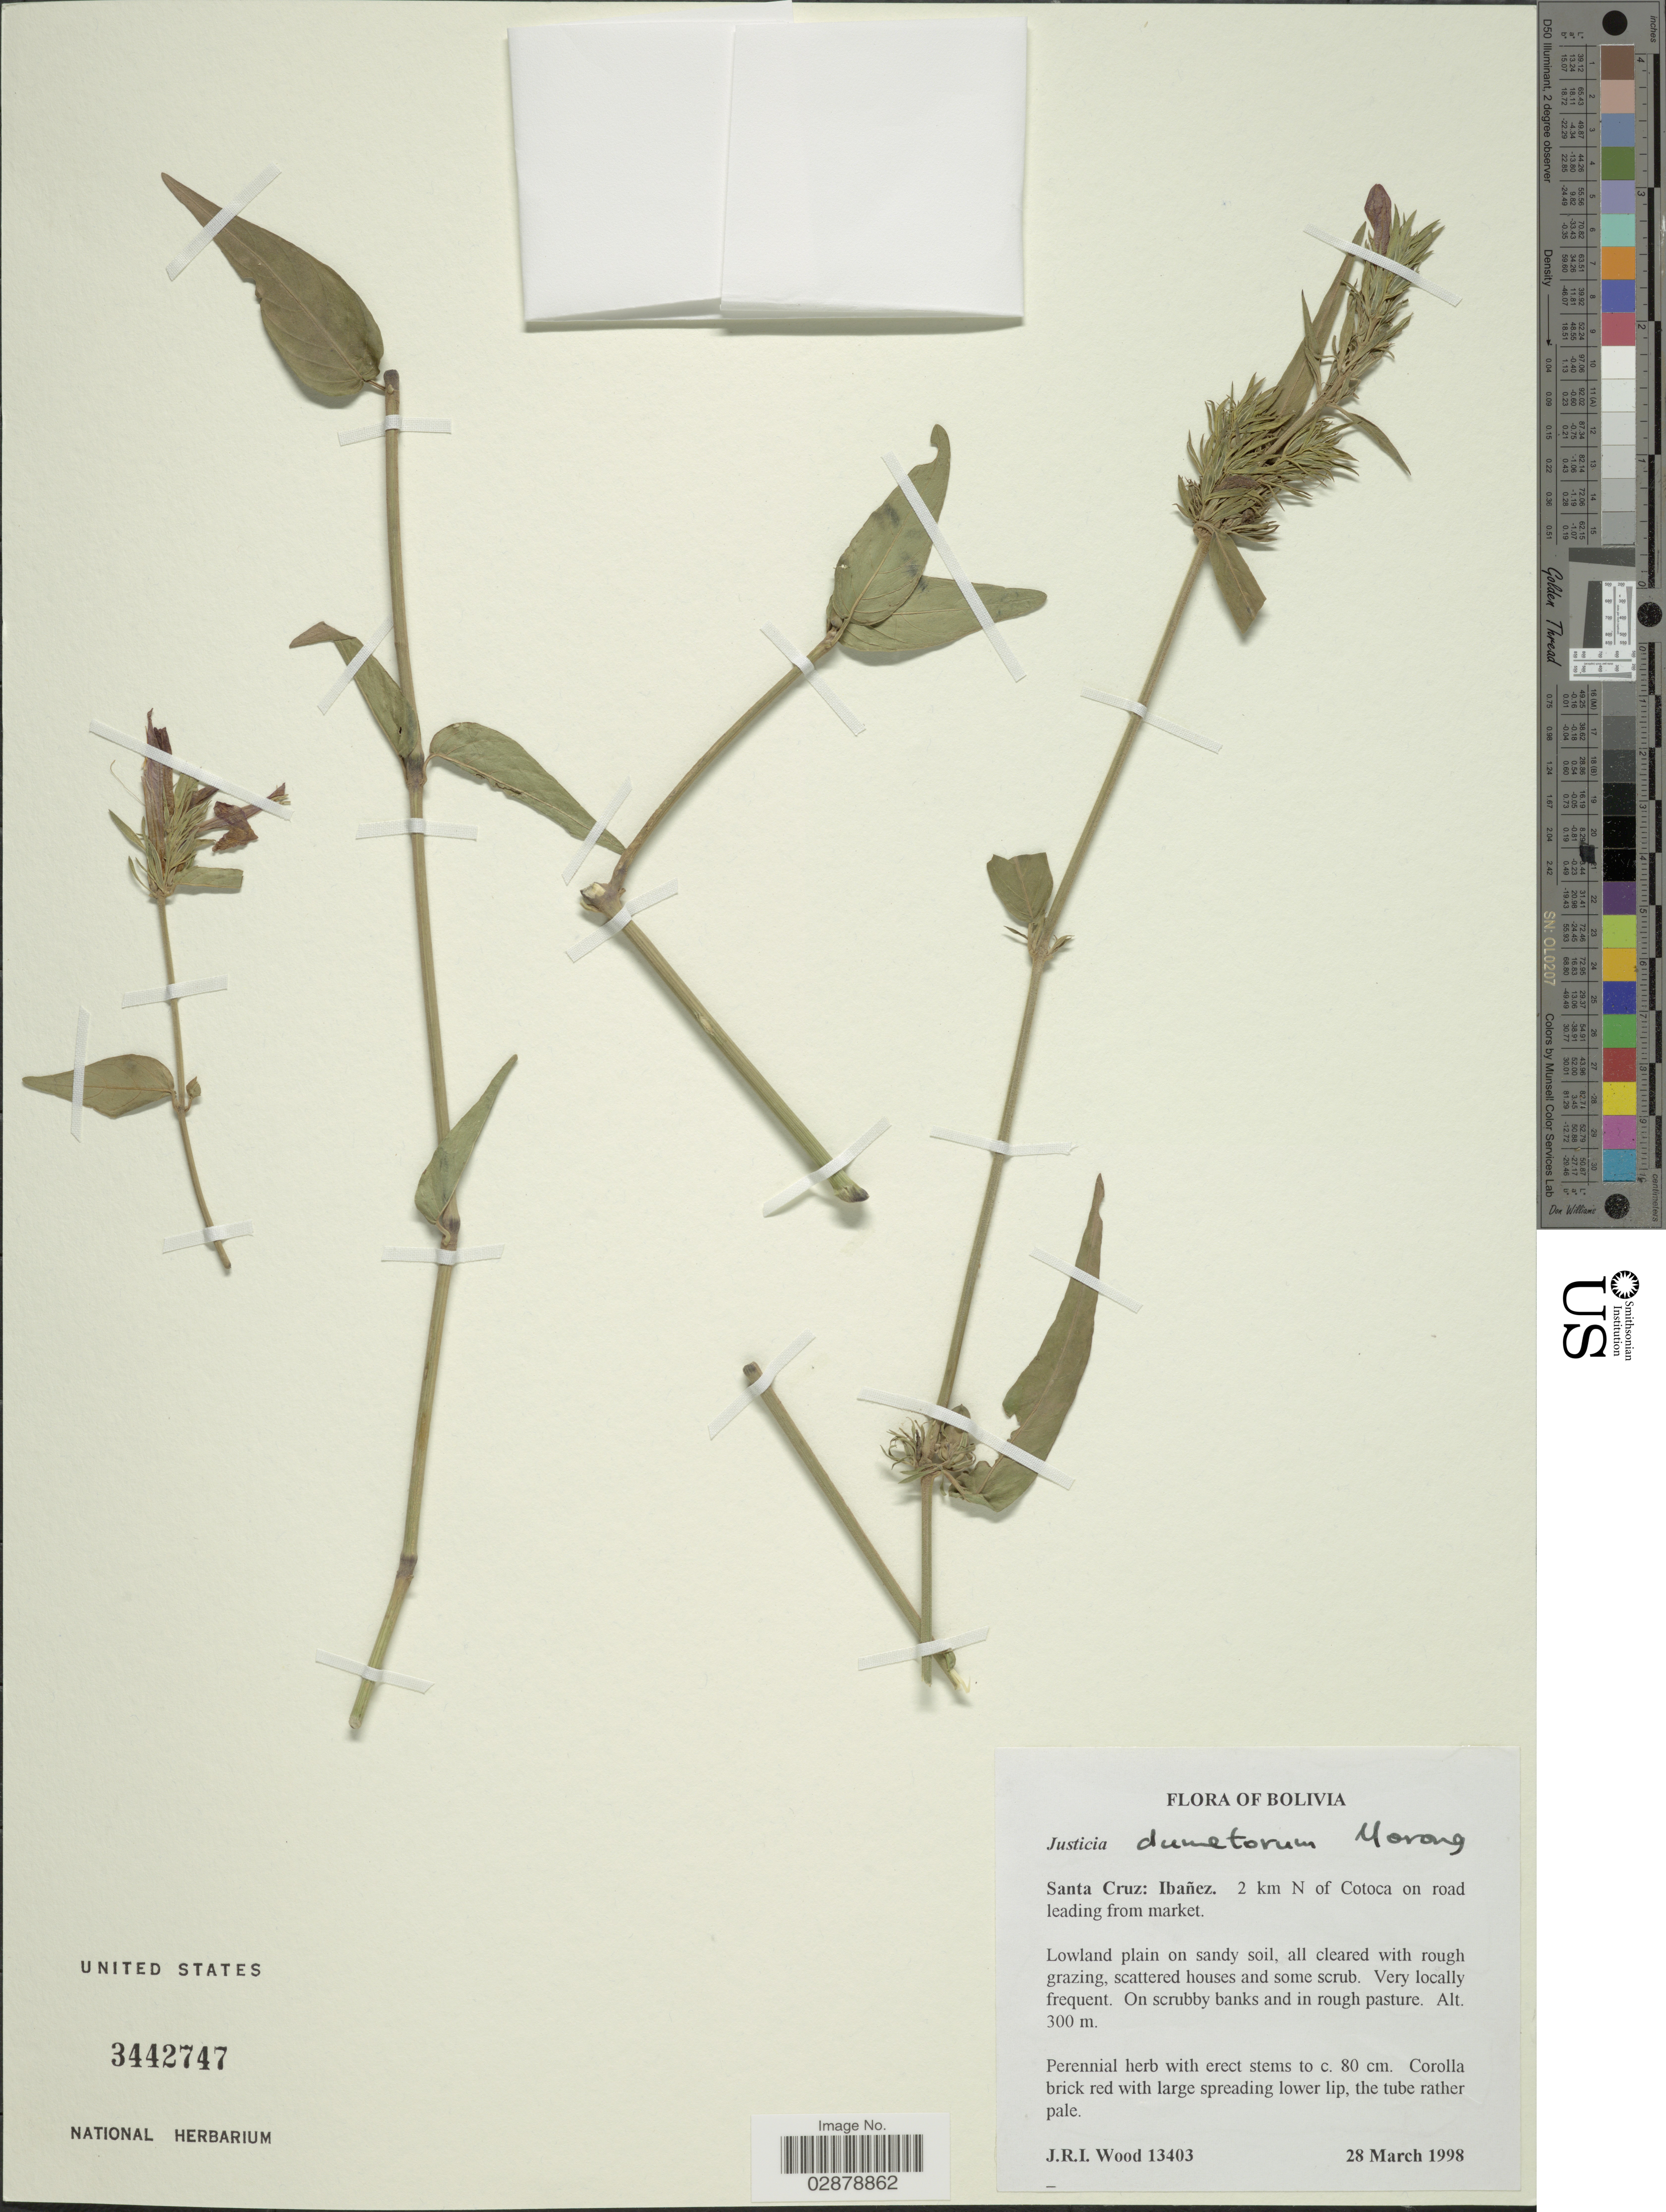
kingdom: Plantae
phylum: Tracheophyta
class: Magnoliopsida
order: Lamiales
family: Acanthaceae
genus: Justicia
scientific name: Justicia dumetorum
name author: Morong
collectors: J. R. I. Wood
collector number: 13403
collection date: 1998-03-28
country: Bolivia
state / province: Santa Cruz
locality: Ibañez. 2 km N of Cotoca on road leading from market.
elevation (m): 300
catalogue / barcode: US 3442747